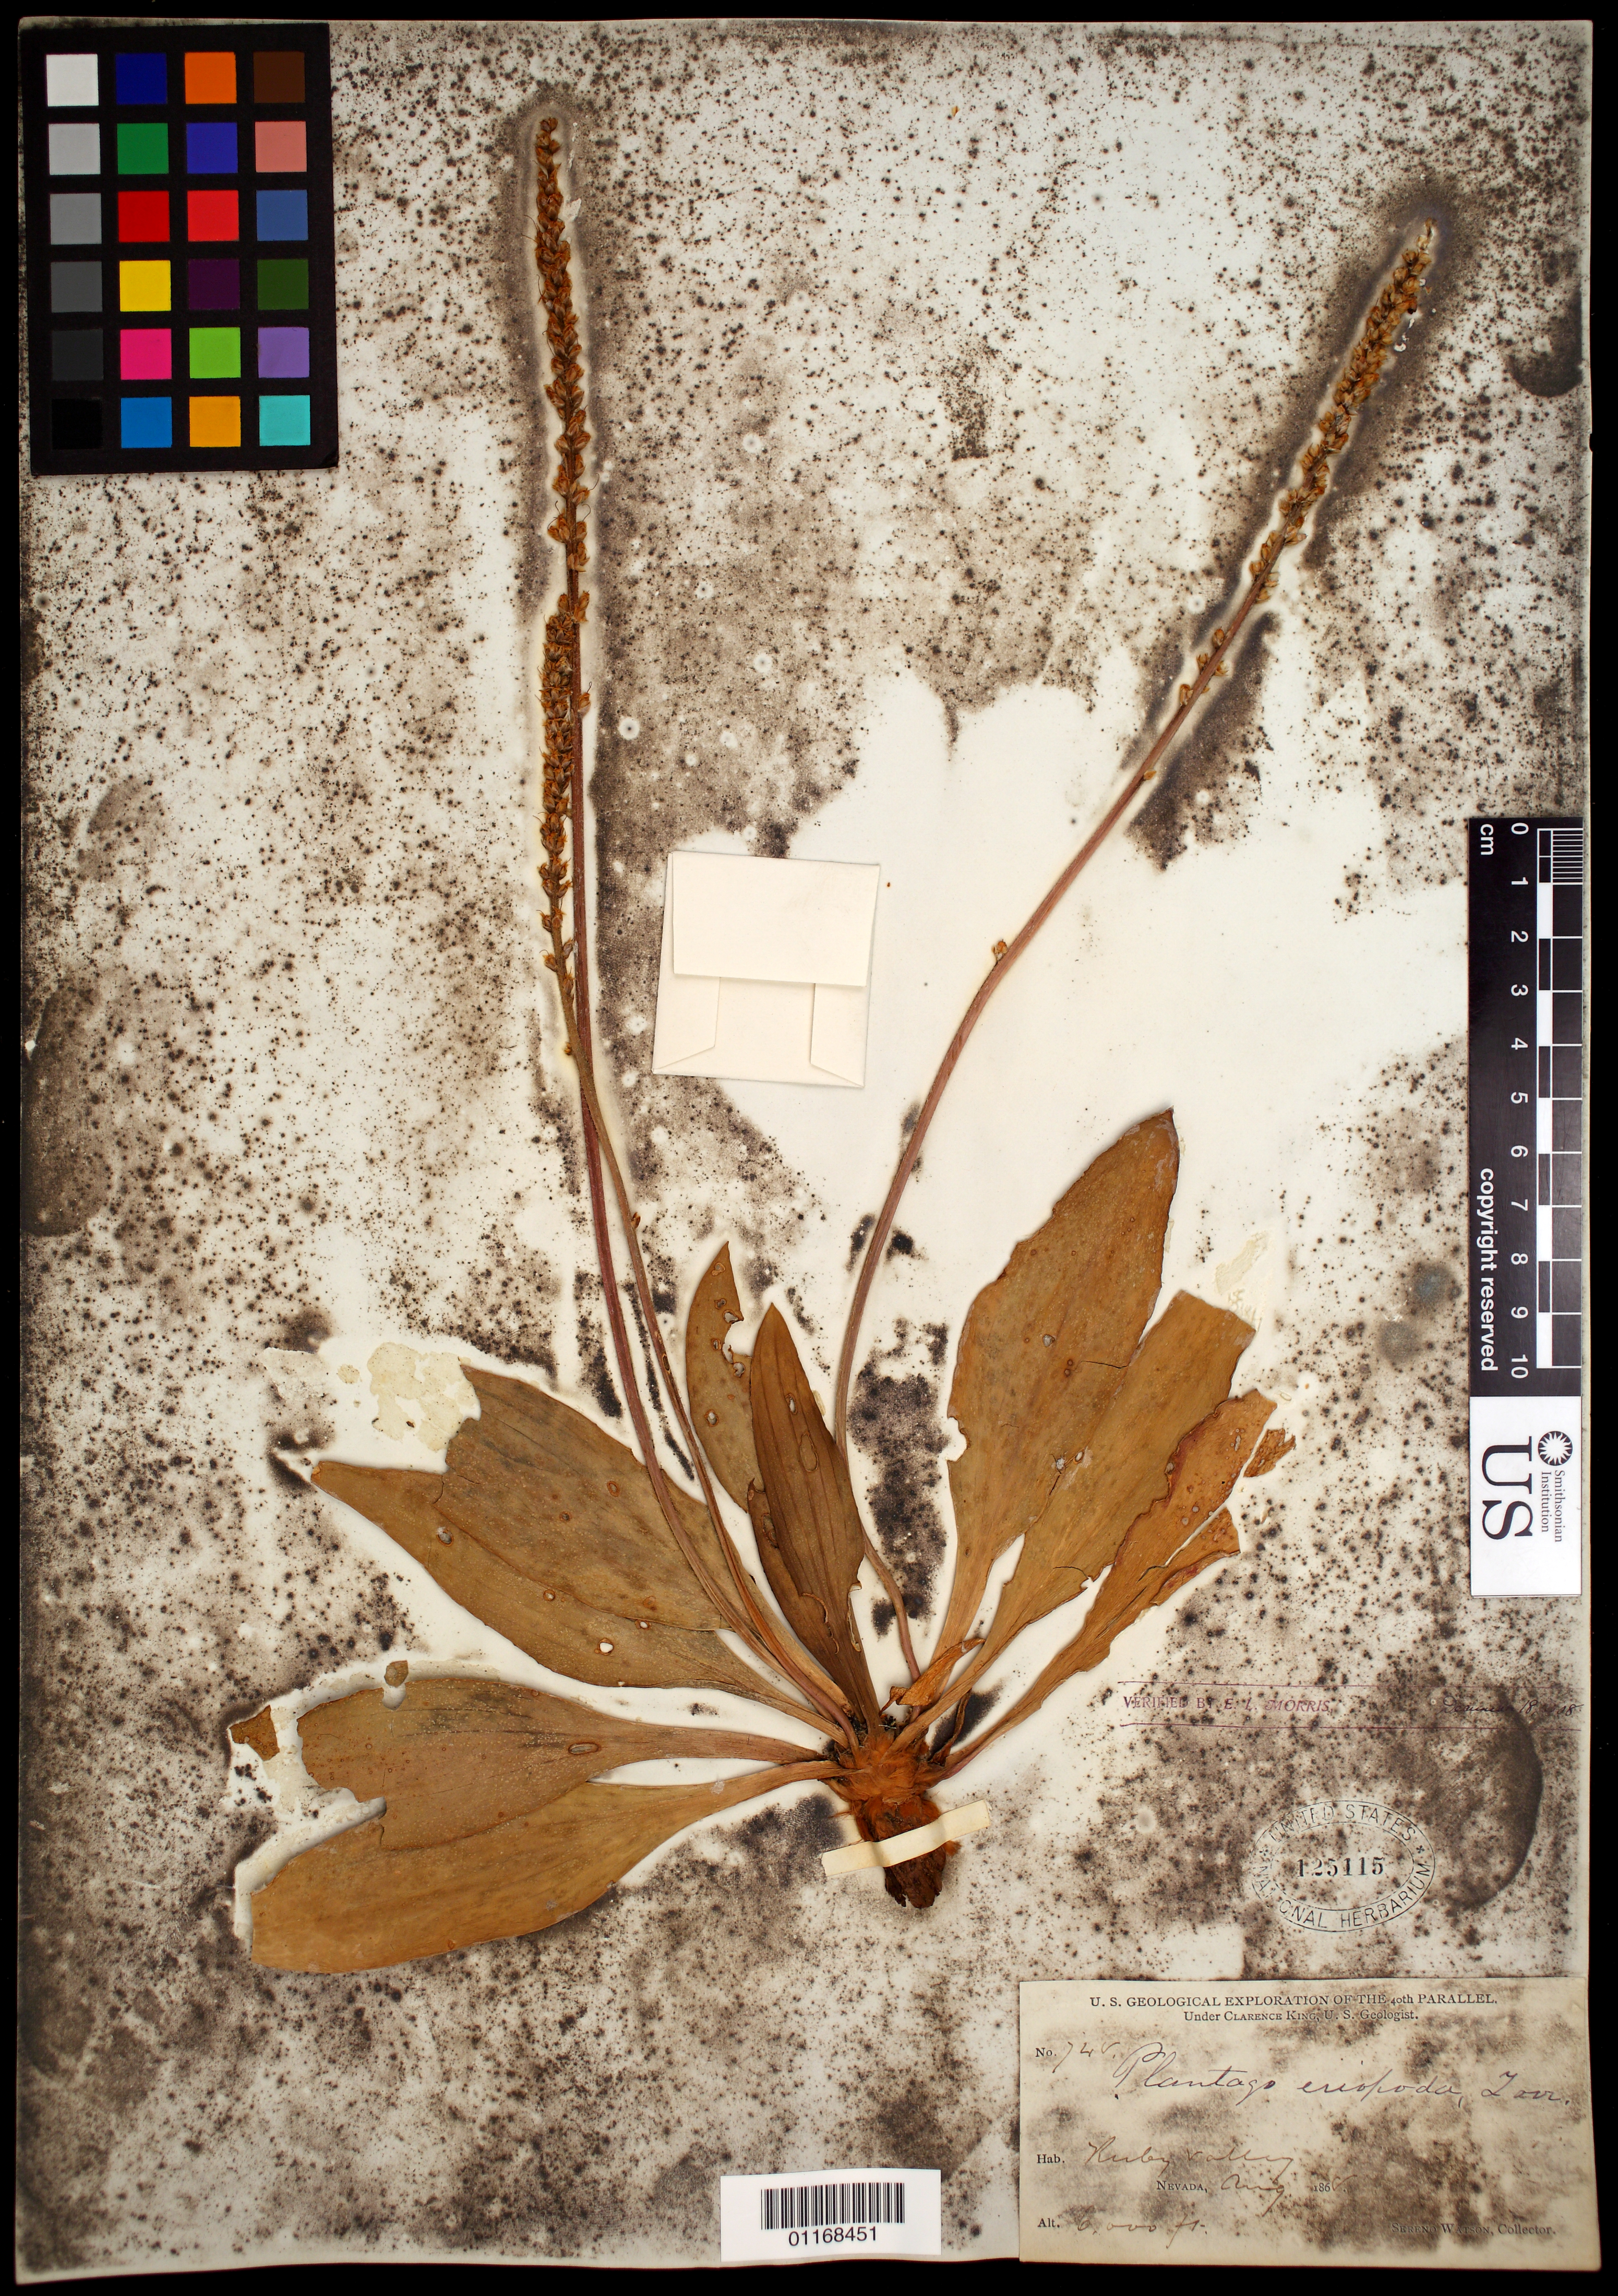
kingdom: Plantae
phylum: Tracheophyta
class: Magnoliopsida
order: Lamiales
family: Plantaginaceae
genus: Plantago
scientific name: Plantago eriopoda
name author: Torr.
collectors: S. Watson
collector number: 748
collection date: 1868-08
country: United States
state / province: Nevada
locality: Ruby Valley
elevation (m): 1829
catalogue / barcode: US 125115